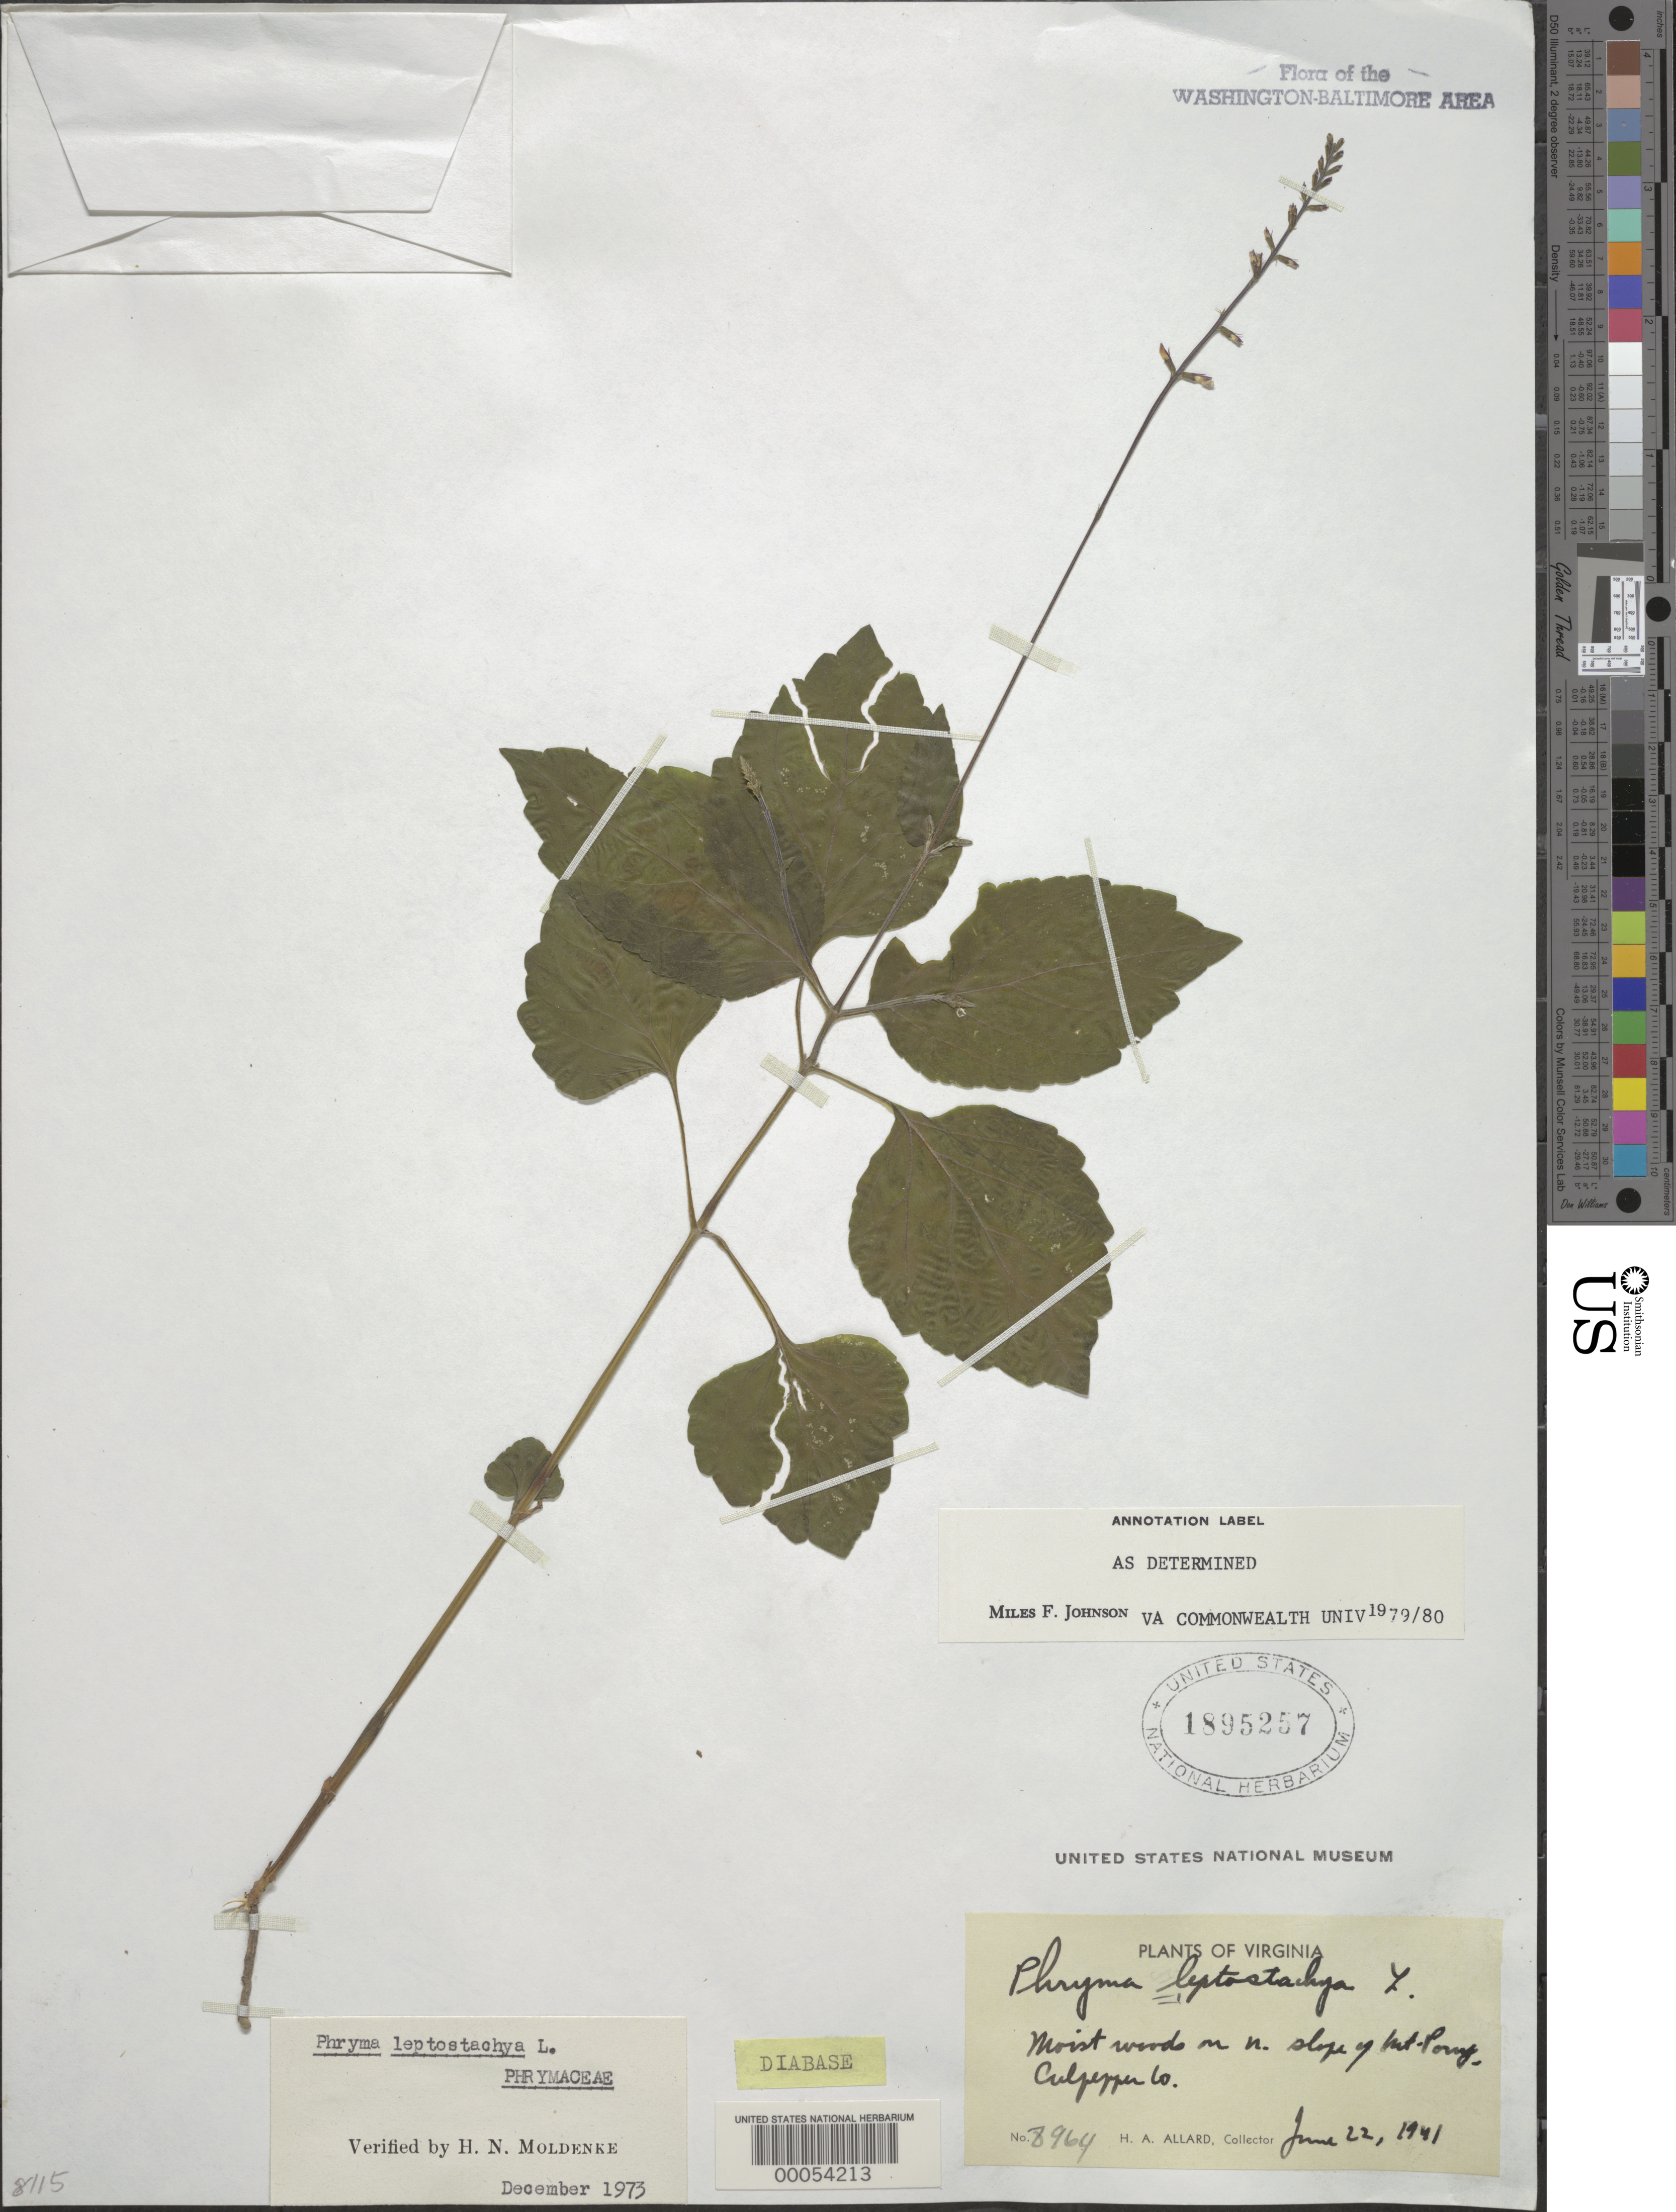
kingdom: Plantae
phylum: Tracheophyta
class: Magnoliopsida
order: Lamiales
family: Phrymaceae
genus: Phryma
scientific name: Phryma leptostachya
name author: L.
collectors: H. A. Allard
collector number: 8964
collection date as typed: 22 Jun 1941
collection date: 1941-06-22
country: United States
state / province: Virginia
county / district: Culpeper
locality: Moist woods on n slope of mt. pony(?)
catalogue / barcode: US 1895257